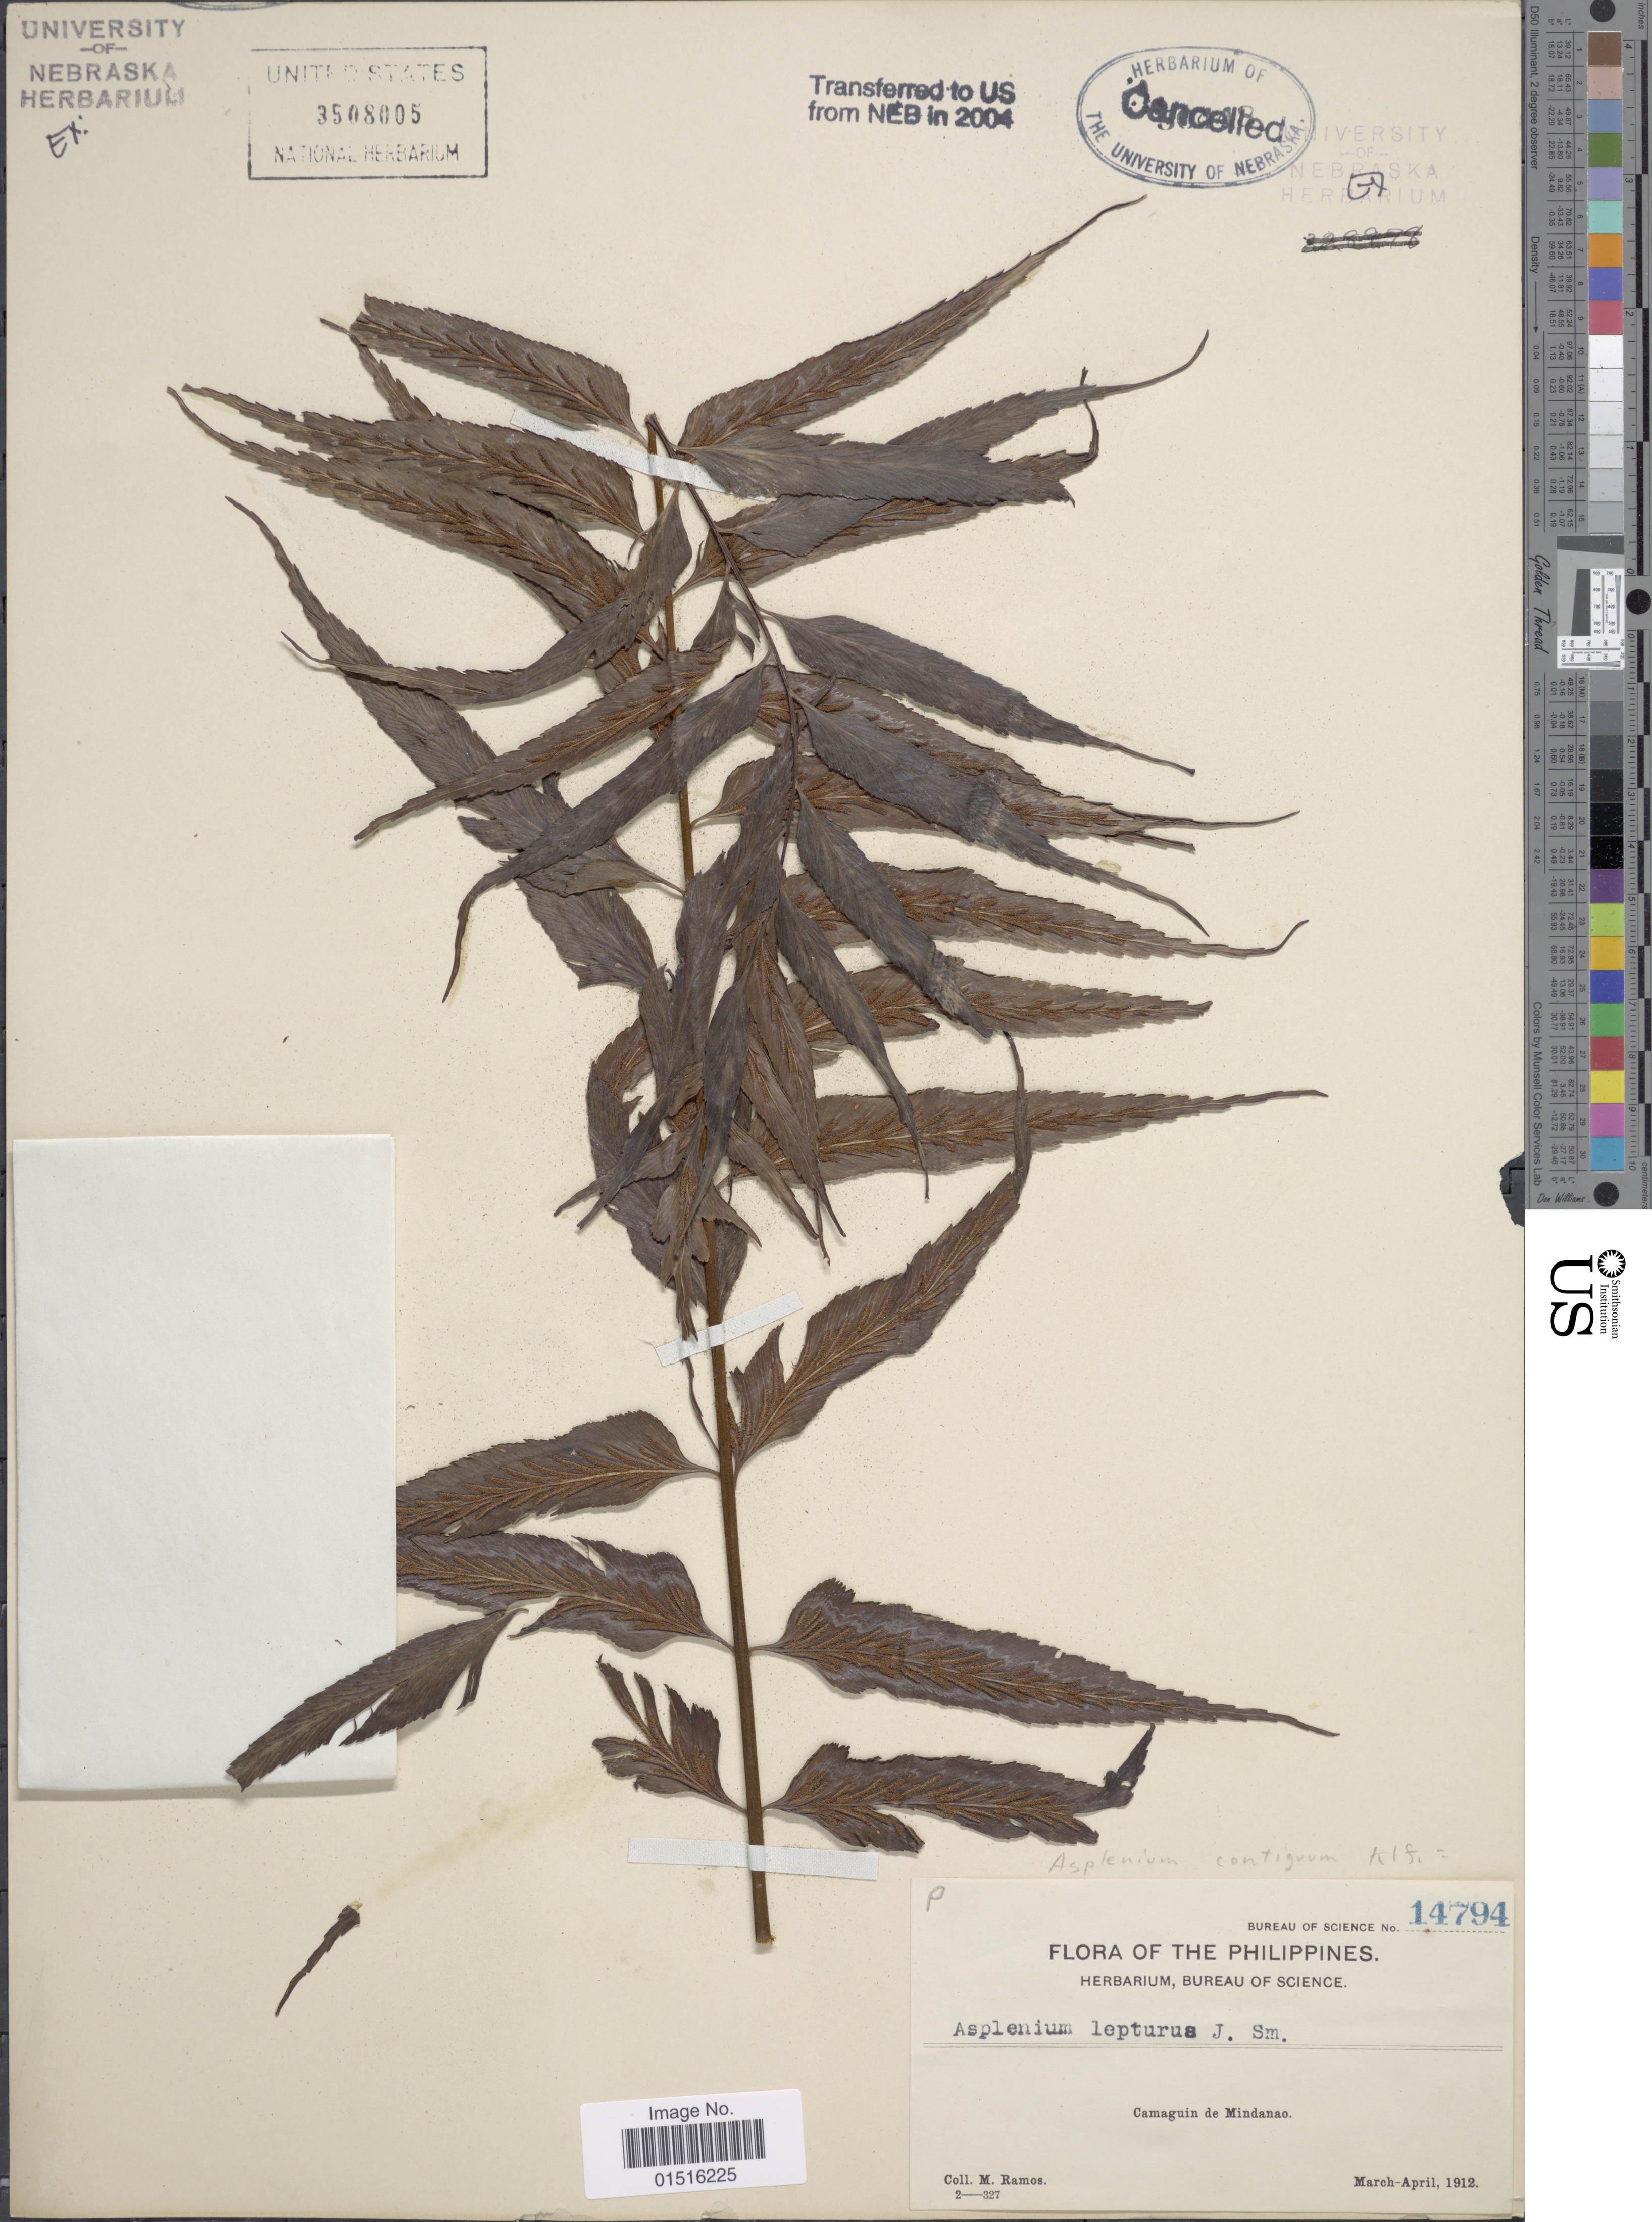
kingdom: Plantae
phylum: Tracheophyta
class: Polypodiopsida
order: Polypodiales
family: Aspleniaceae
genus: Asplenium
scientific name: Asplenium contiguum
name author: Kaulf.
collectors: M. Ramos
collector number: Bureau of Science 14794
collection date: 1912-03/1912-04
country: Philippines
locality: Camaguin de Mindanao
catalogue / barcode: US 3508005